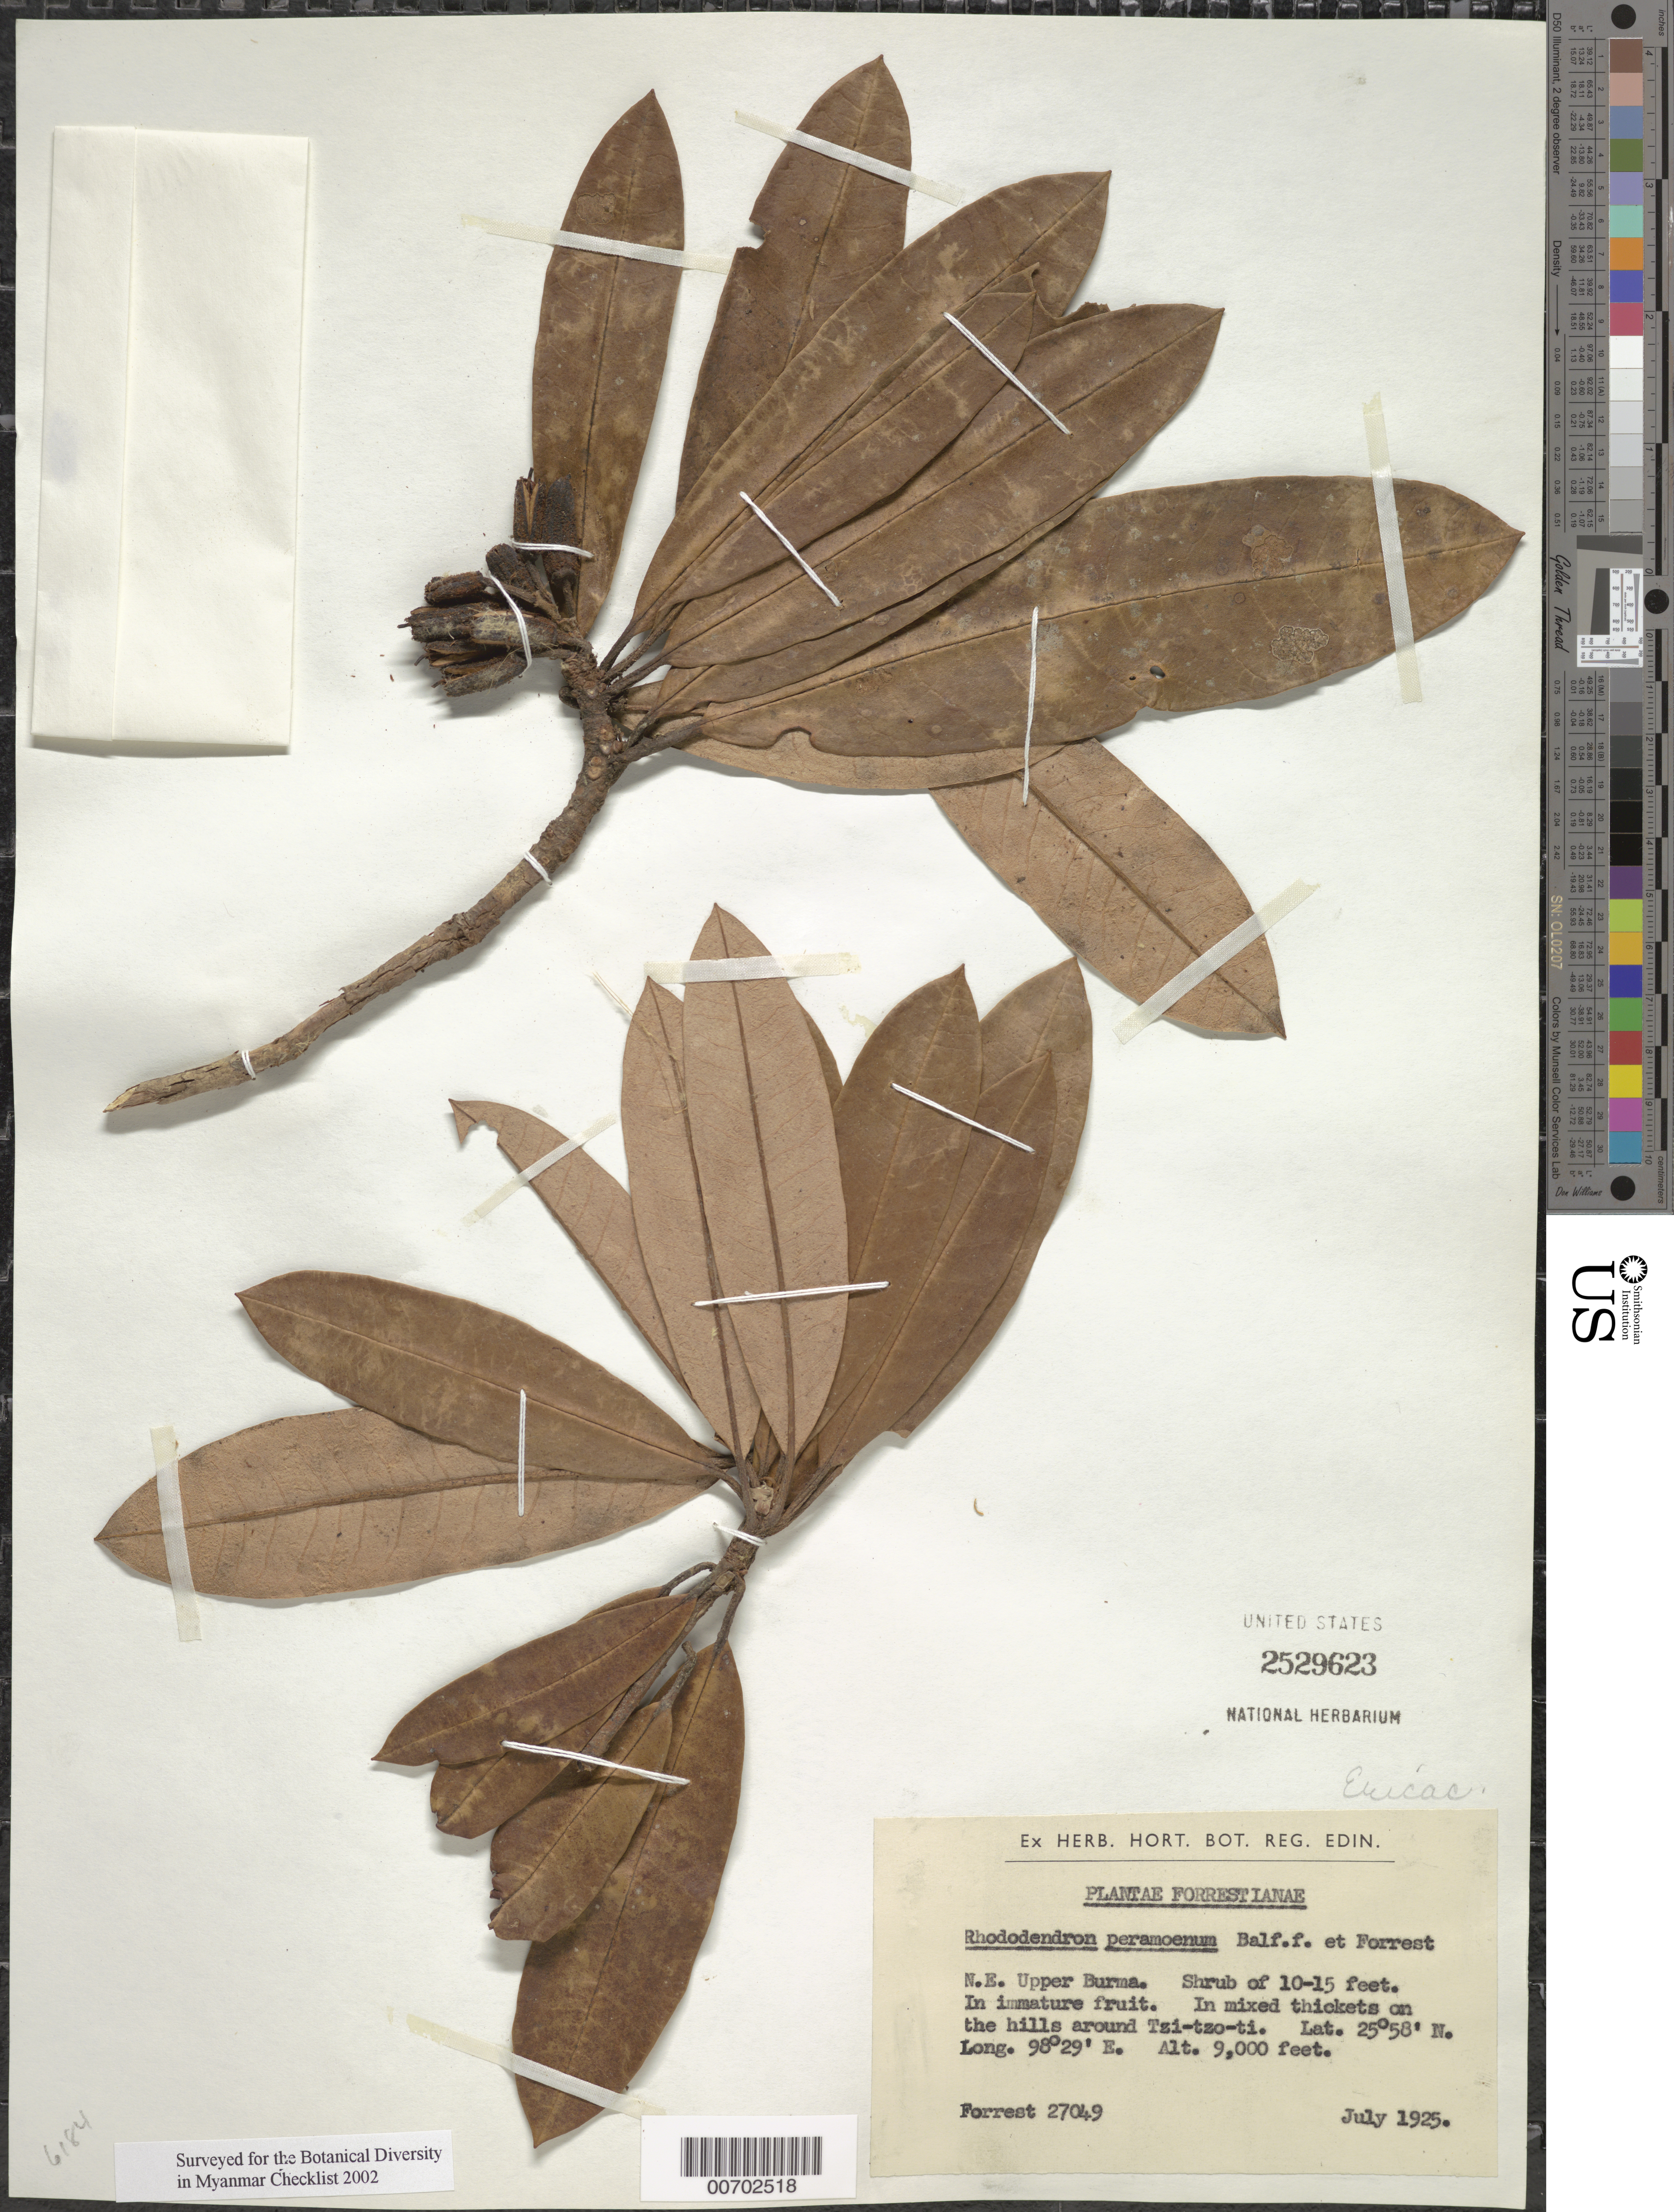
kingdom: Plantae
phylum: Tracheophyta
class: Magnoliopsida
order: Ericales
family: Ericaceae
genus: Rhododendron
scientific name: Rhododendron peramoenum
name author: Balf. f. & Forrest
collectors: G. Forrest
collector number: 27049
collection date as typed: Jul 1925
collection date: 1925-07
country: Myanmar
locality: Tzi-tzo-ti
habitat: Mixed thickets on hills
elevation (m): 2743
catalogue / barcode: US 2529623